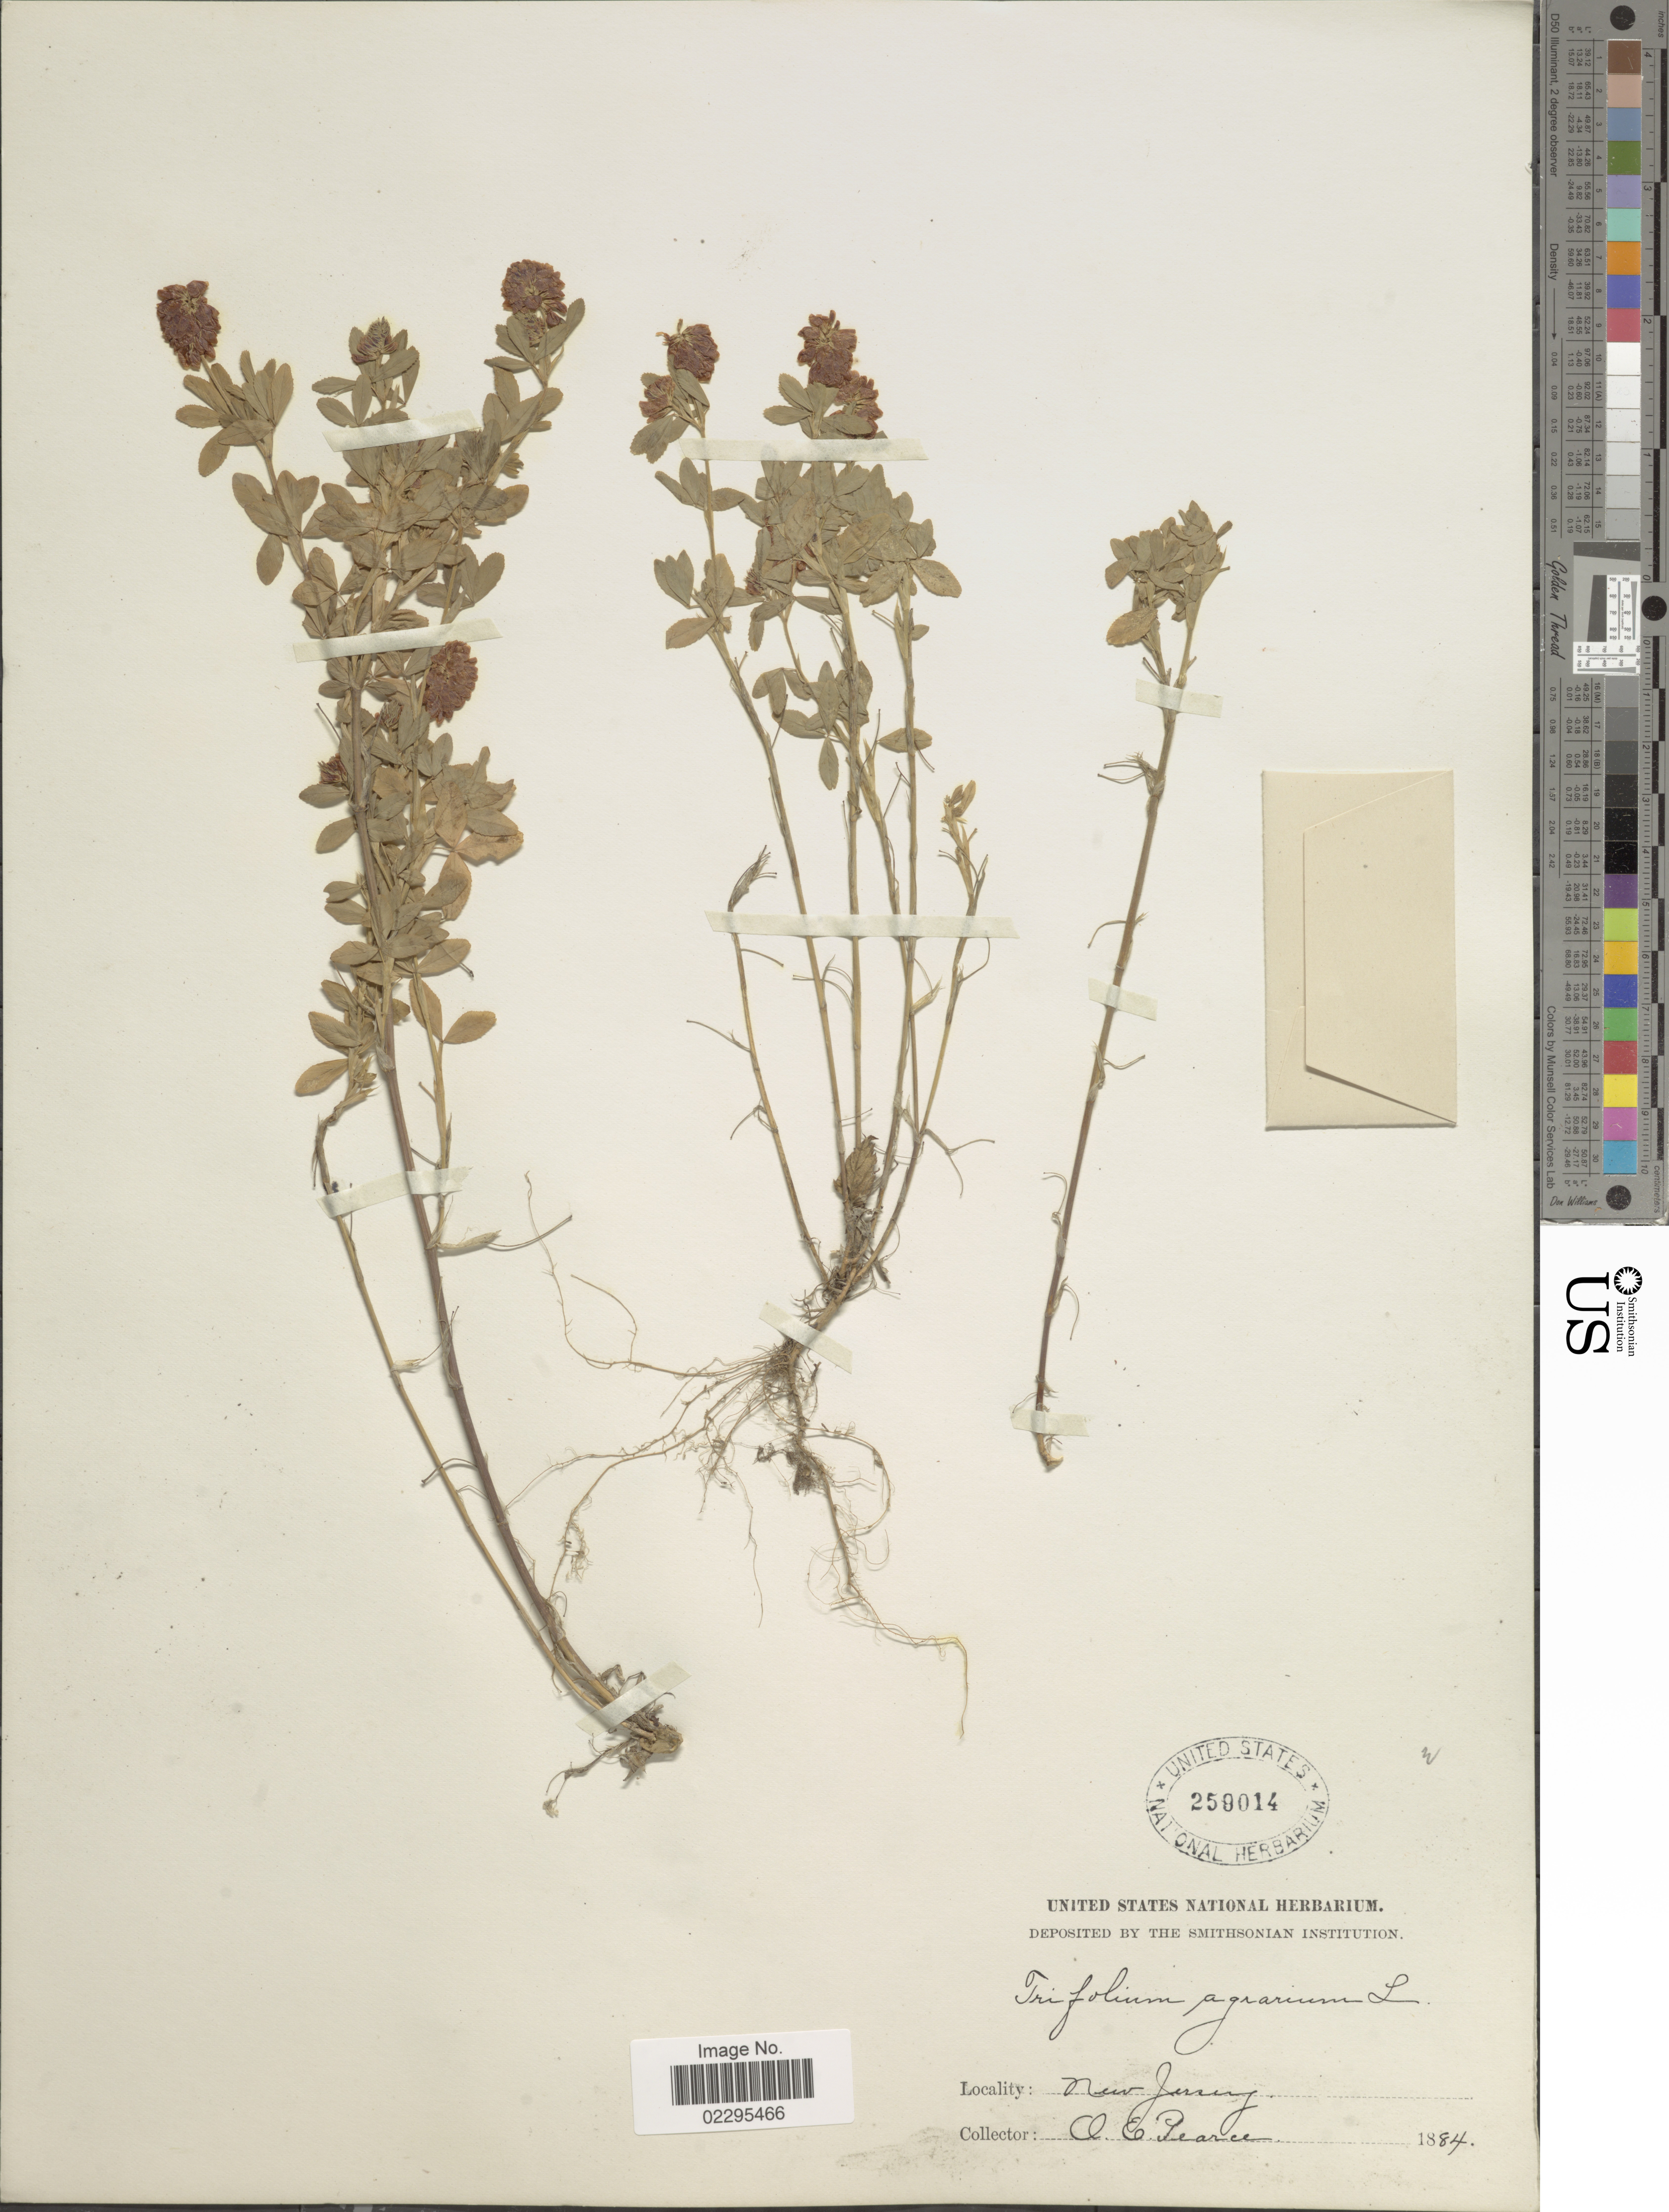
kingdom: Plantae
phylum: Tracheophyta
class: Magnoliopsida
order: Fabales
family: Fabaceae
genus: Trifolium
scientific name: Trifolium agrarium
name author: L.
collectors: O. E. Pearce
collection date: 1884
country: United States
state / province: New Jersey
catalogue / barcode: US 259014